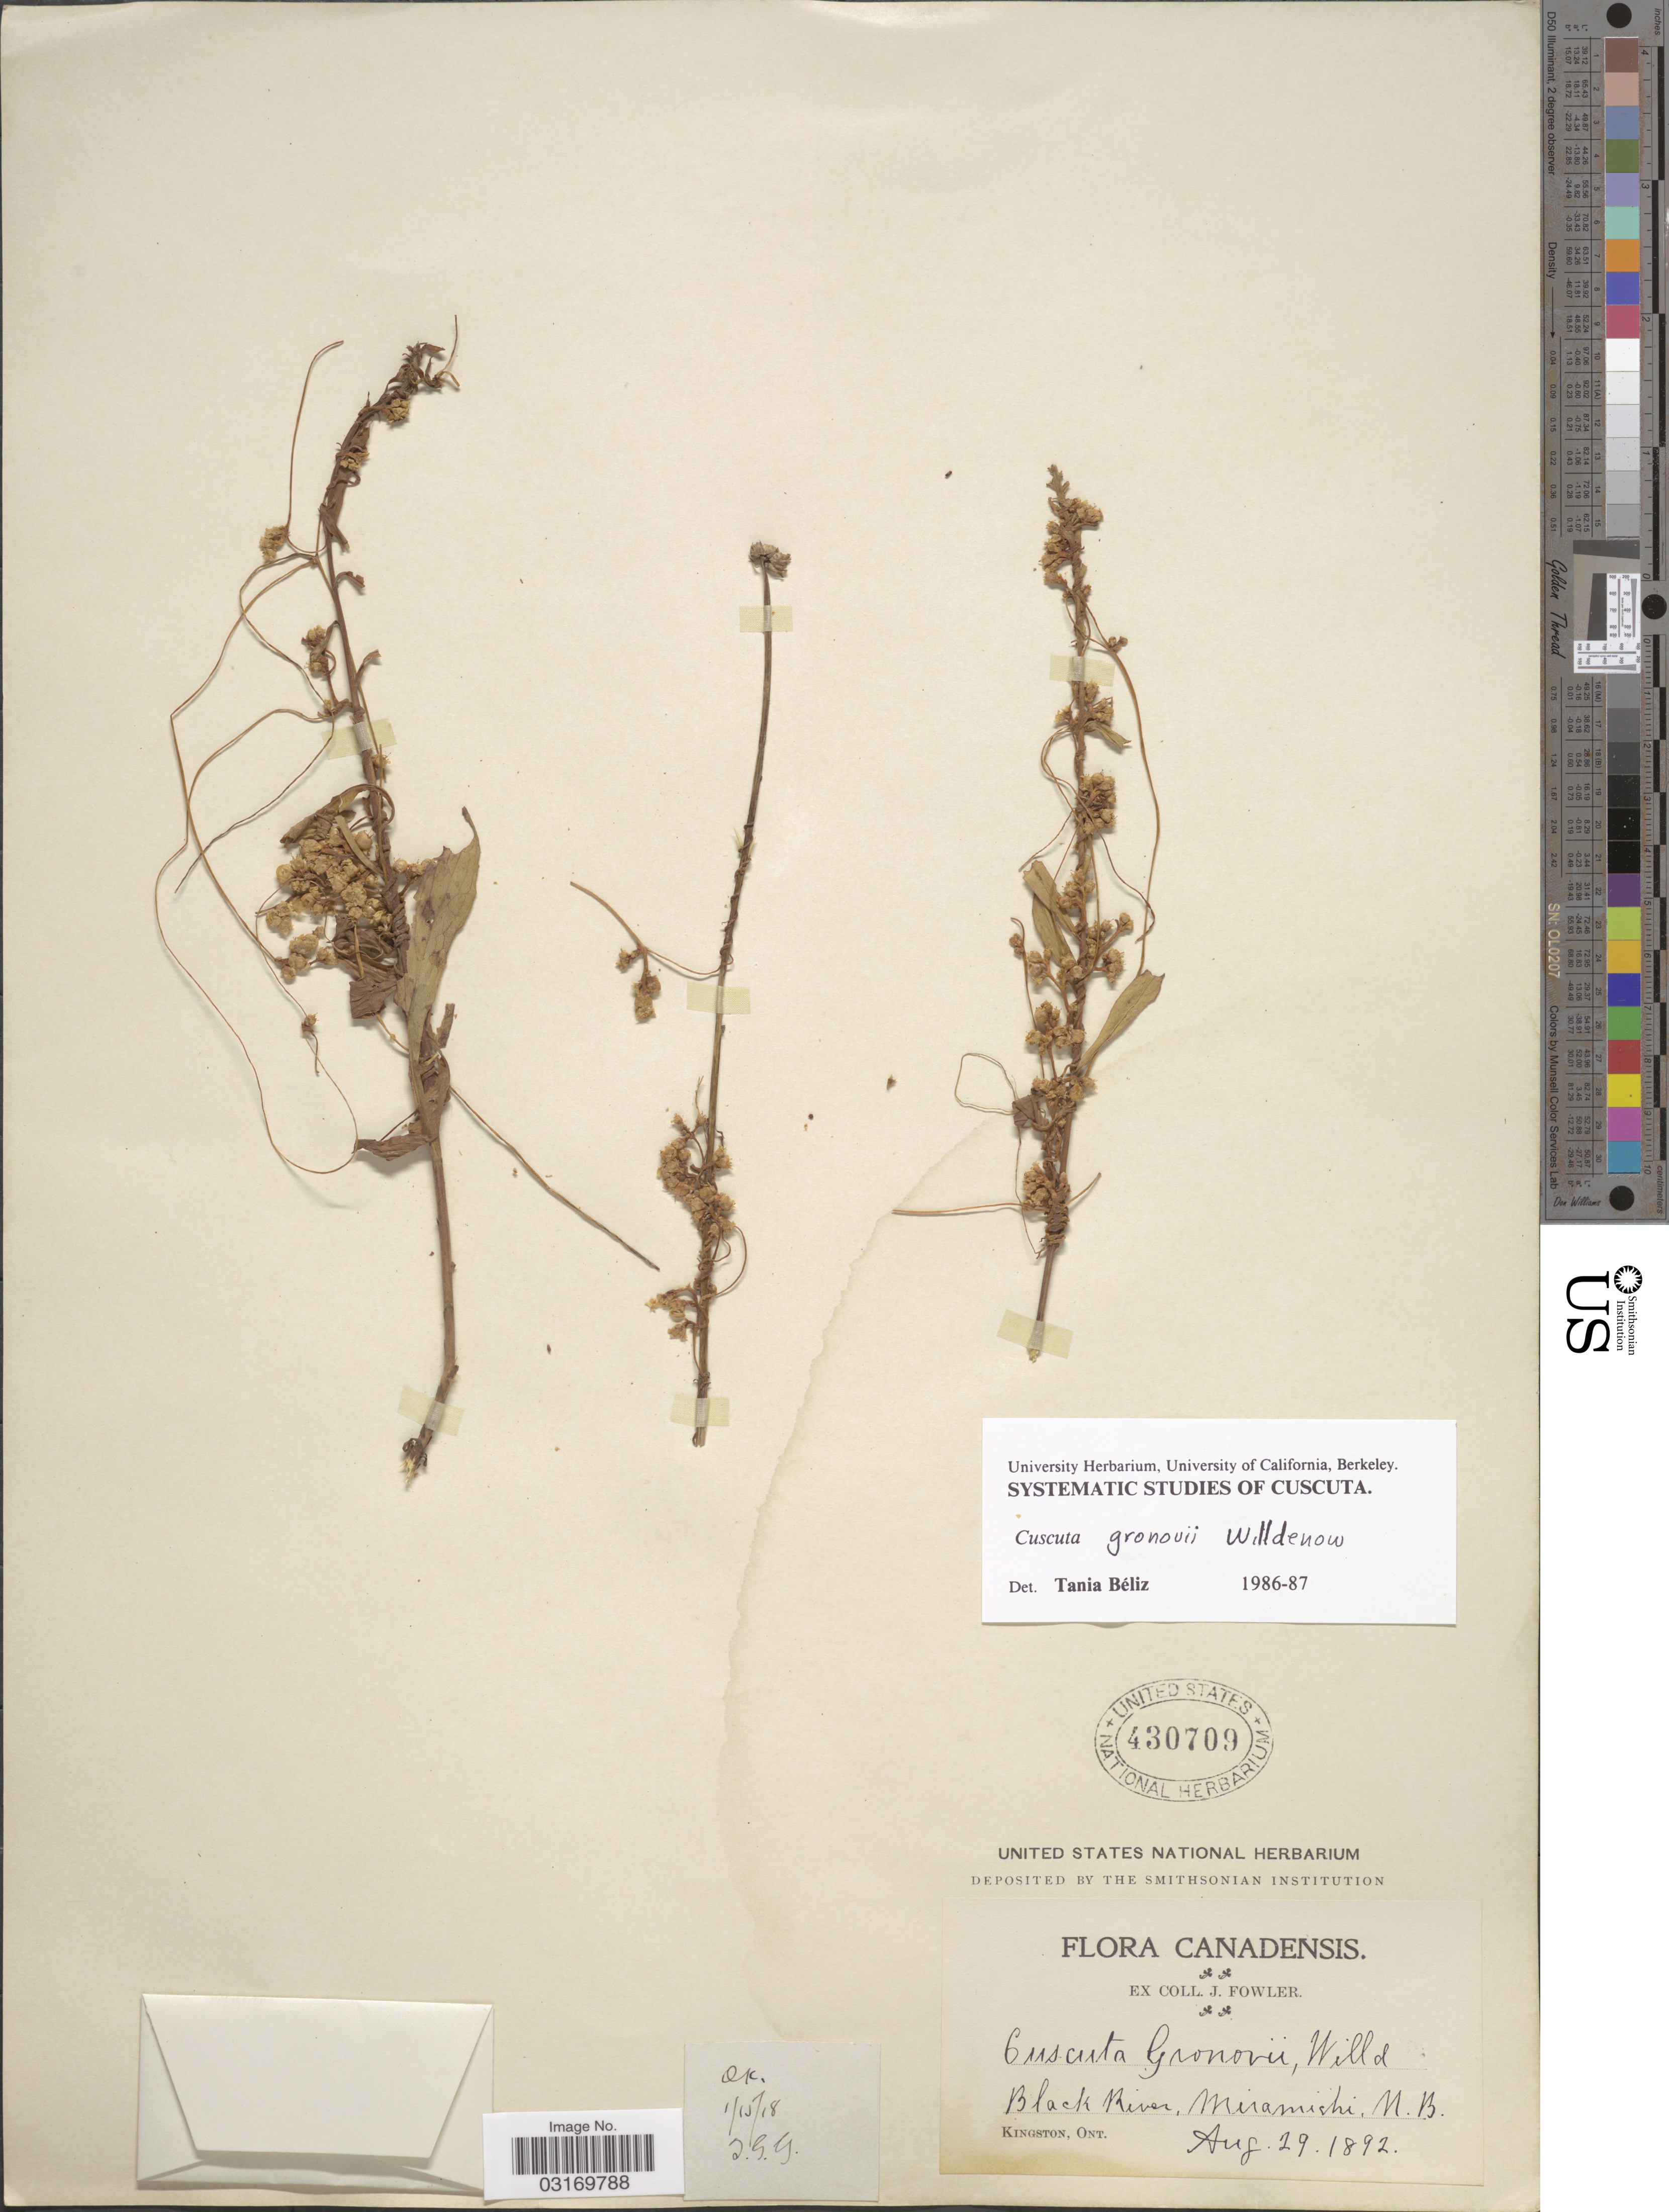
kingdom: Plantae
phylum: Tracheophyta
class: Magnoliopsida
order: Solanales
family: Convolvulaceae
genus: Cuscuta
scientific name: Cuscuta gronovii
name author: Willd. ex Schult.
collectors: J. Fowler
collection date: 1892-08-29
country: Canada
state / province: New Brunswick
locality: Black River, Miramishi.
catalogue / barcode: US 430709